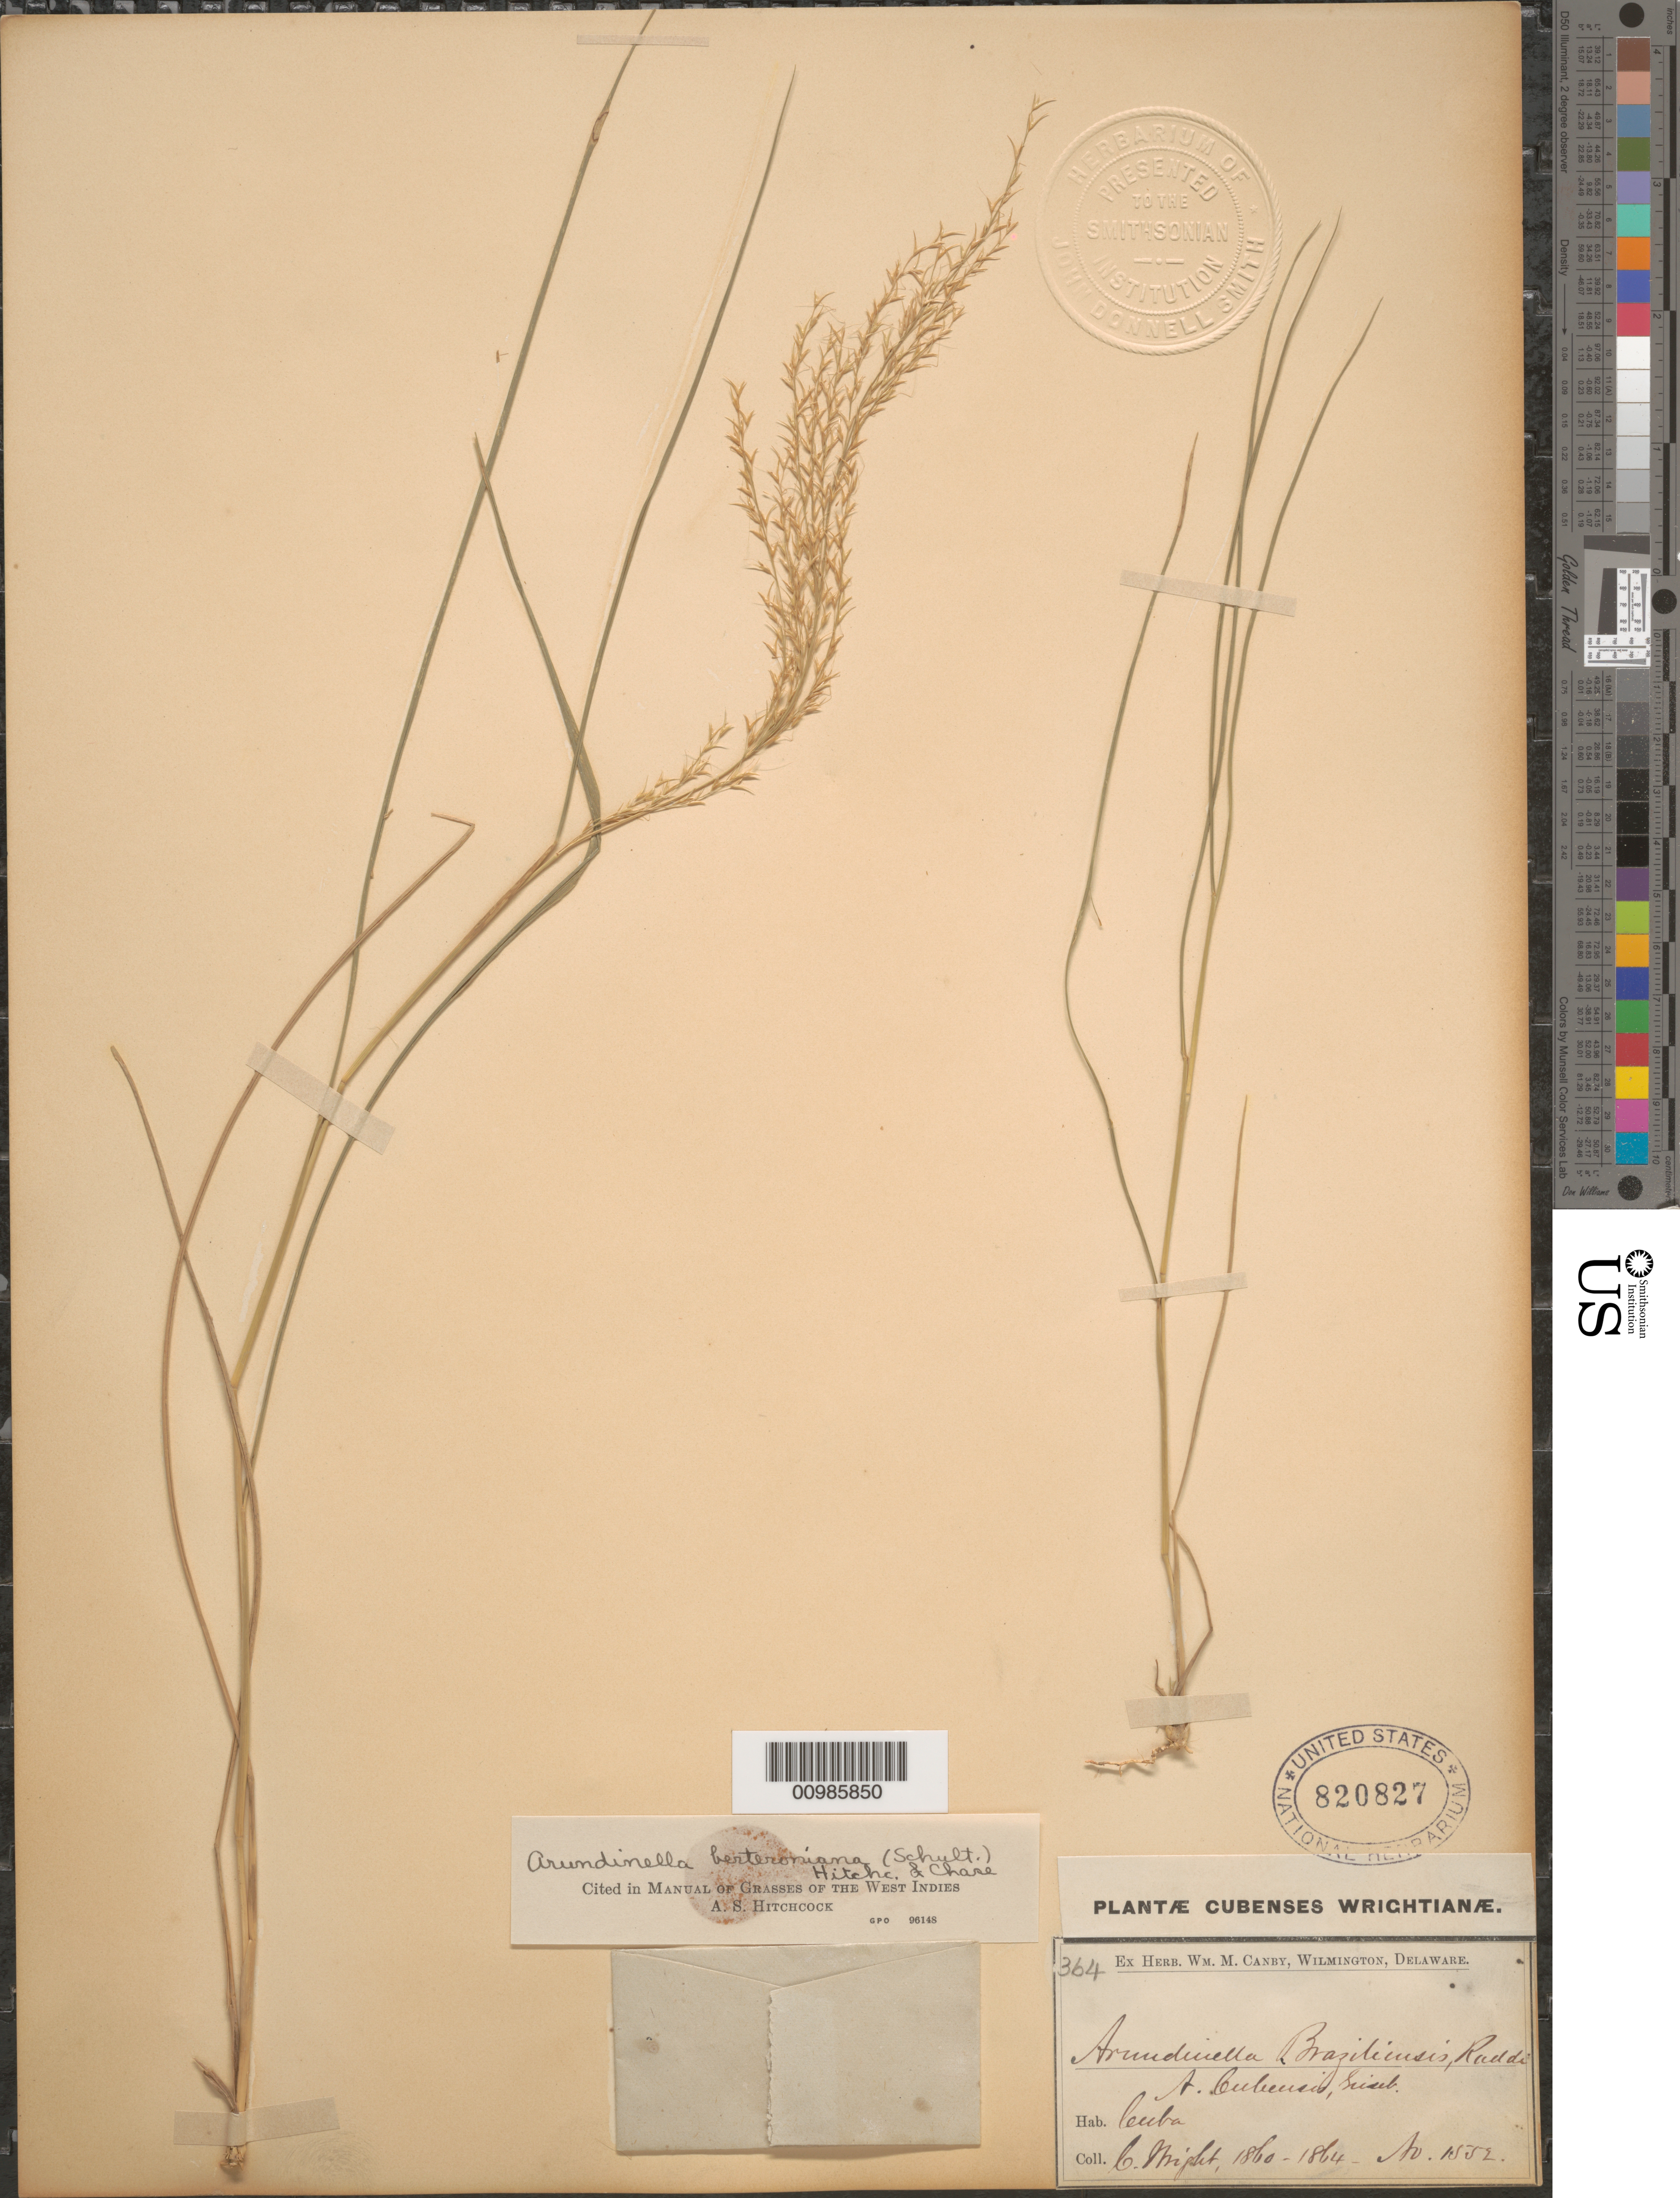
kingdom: Plantae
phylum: Tracheophyta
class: Liliopsida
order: Poales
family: Poaceae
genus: Arundinella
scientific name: Arundinella berteroniana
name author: (Schult.) Hitchc. & Chase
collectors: C. Wright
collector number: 1552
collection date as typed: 1860 to 1864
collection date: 1860/1864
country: Cuba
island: Cuba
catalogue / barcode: US 820827